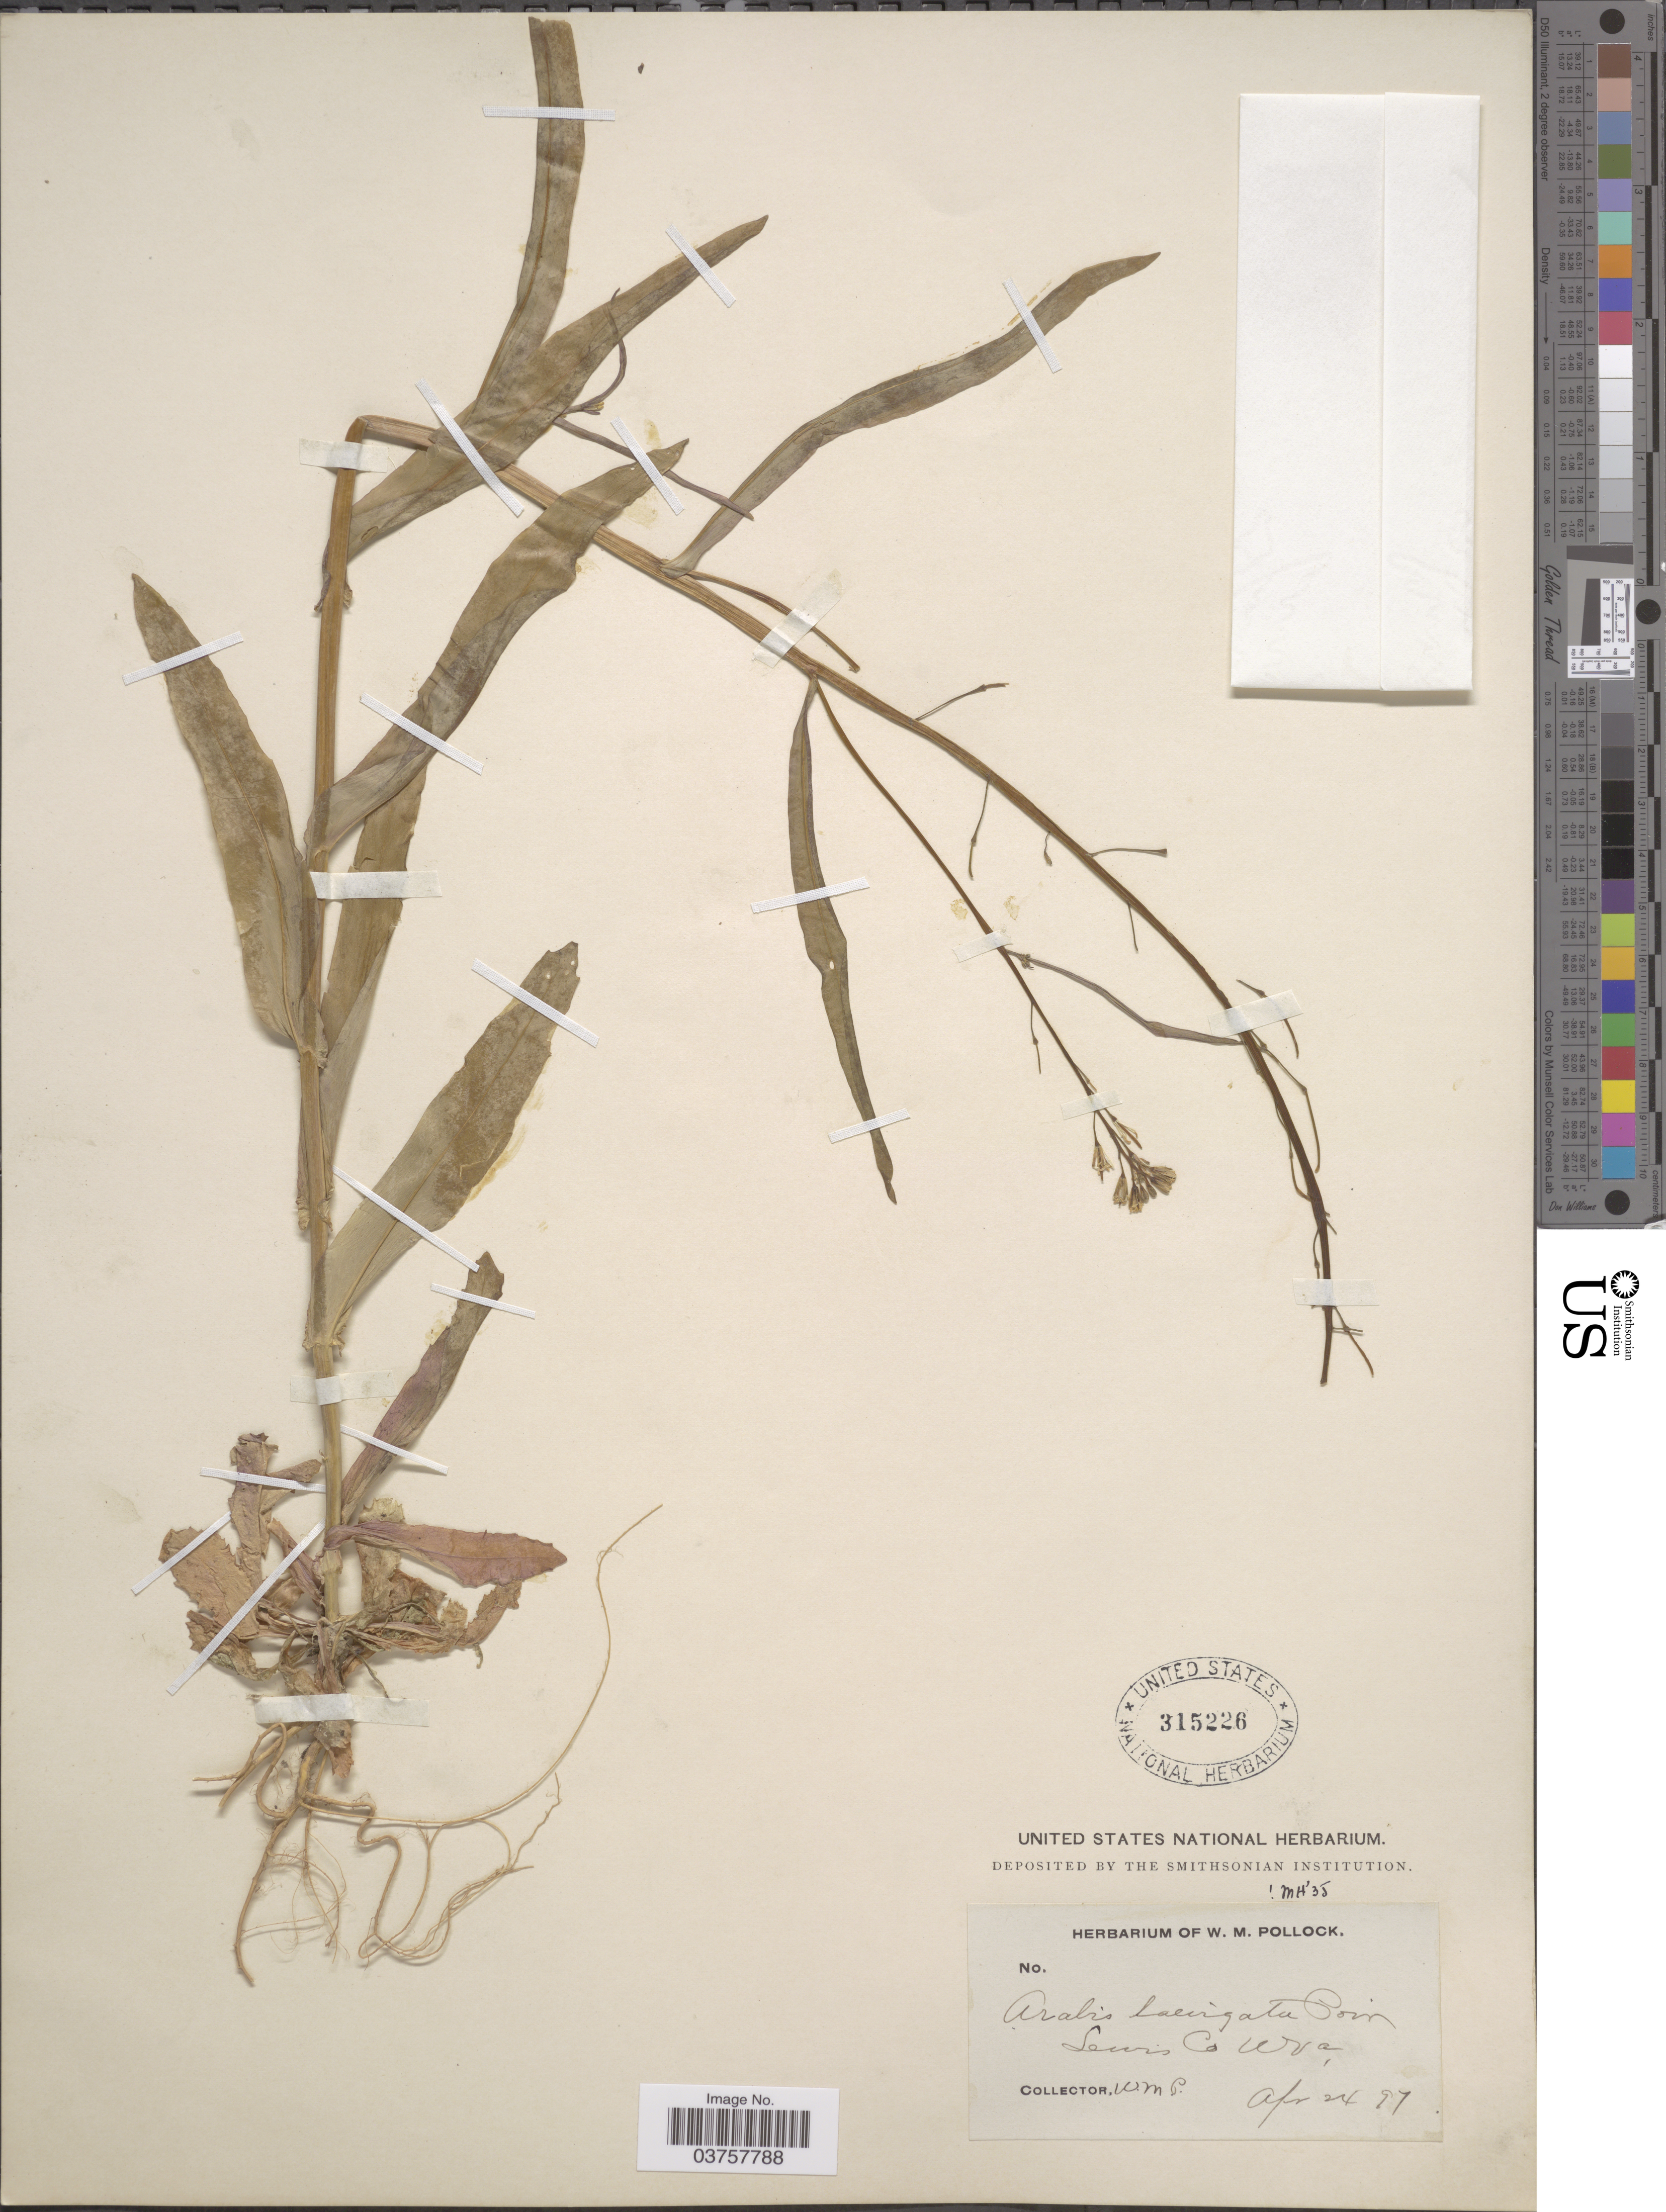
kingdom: Plantae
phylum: Tracheophyta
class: Magnoliopsida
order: Brassicales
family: Brassicaceae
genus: Arabis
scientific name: Arabis laevigata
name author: (Muhl. ex Willd.) Poir.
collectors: W. M. Pollock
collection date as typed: Transcribed d/m/y: 24/4/97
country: United States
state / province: West Virginia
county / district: Lewis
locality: Lewis Co.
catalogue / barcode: US 315226